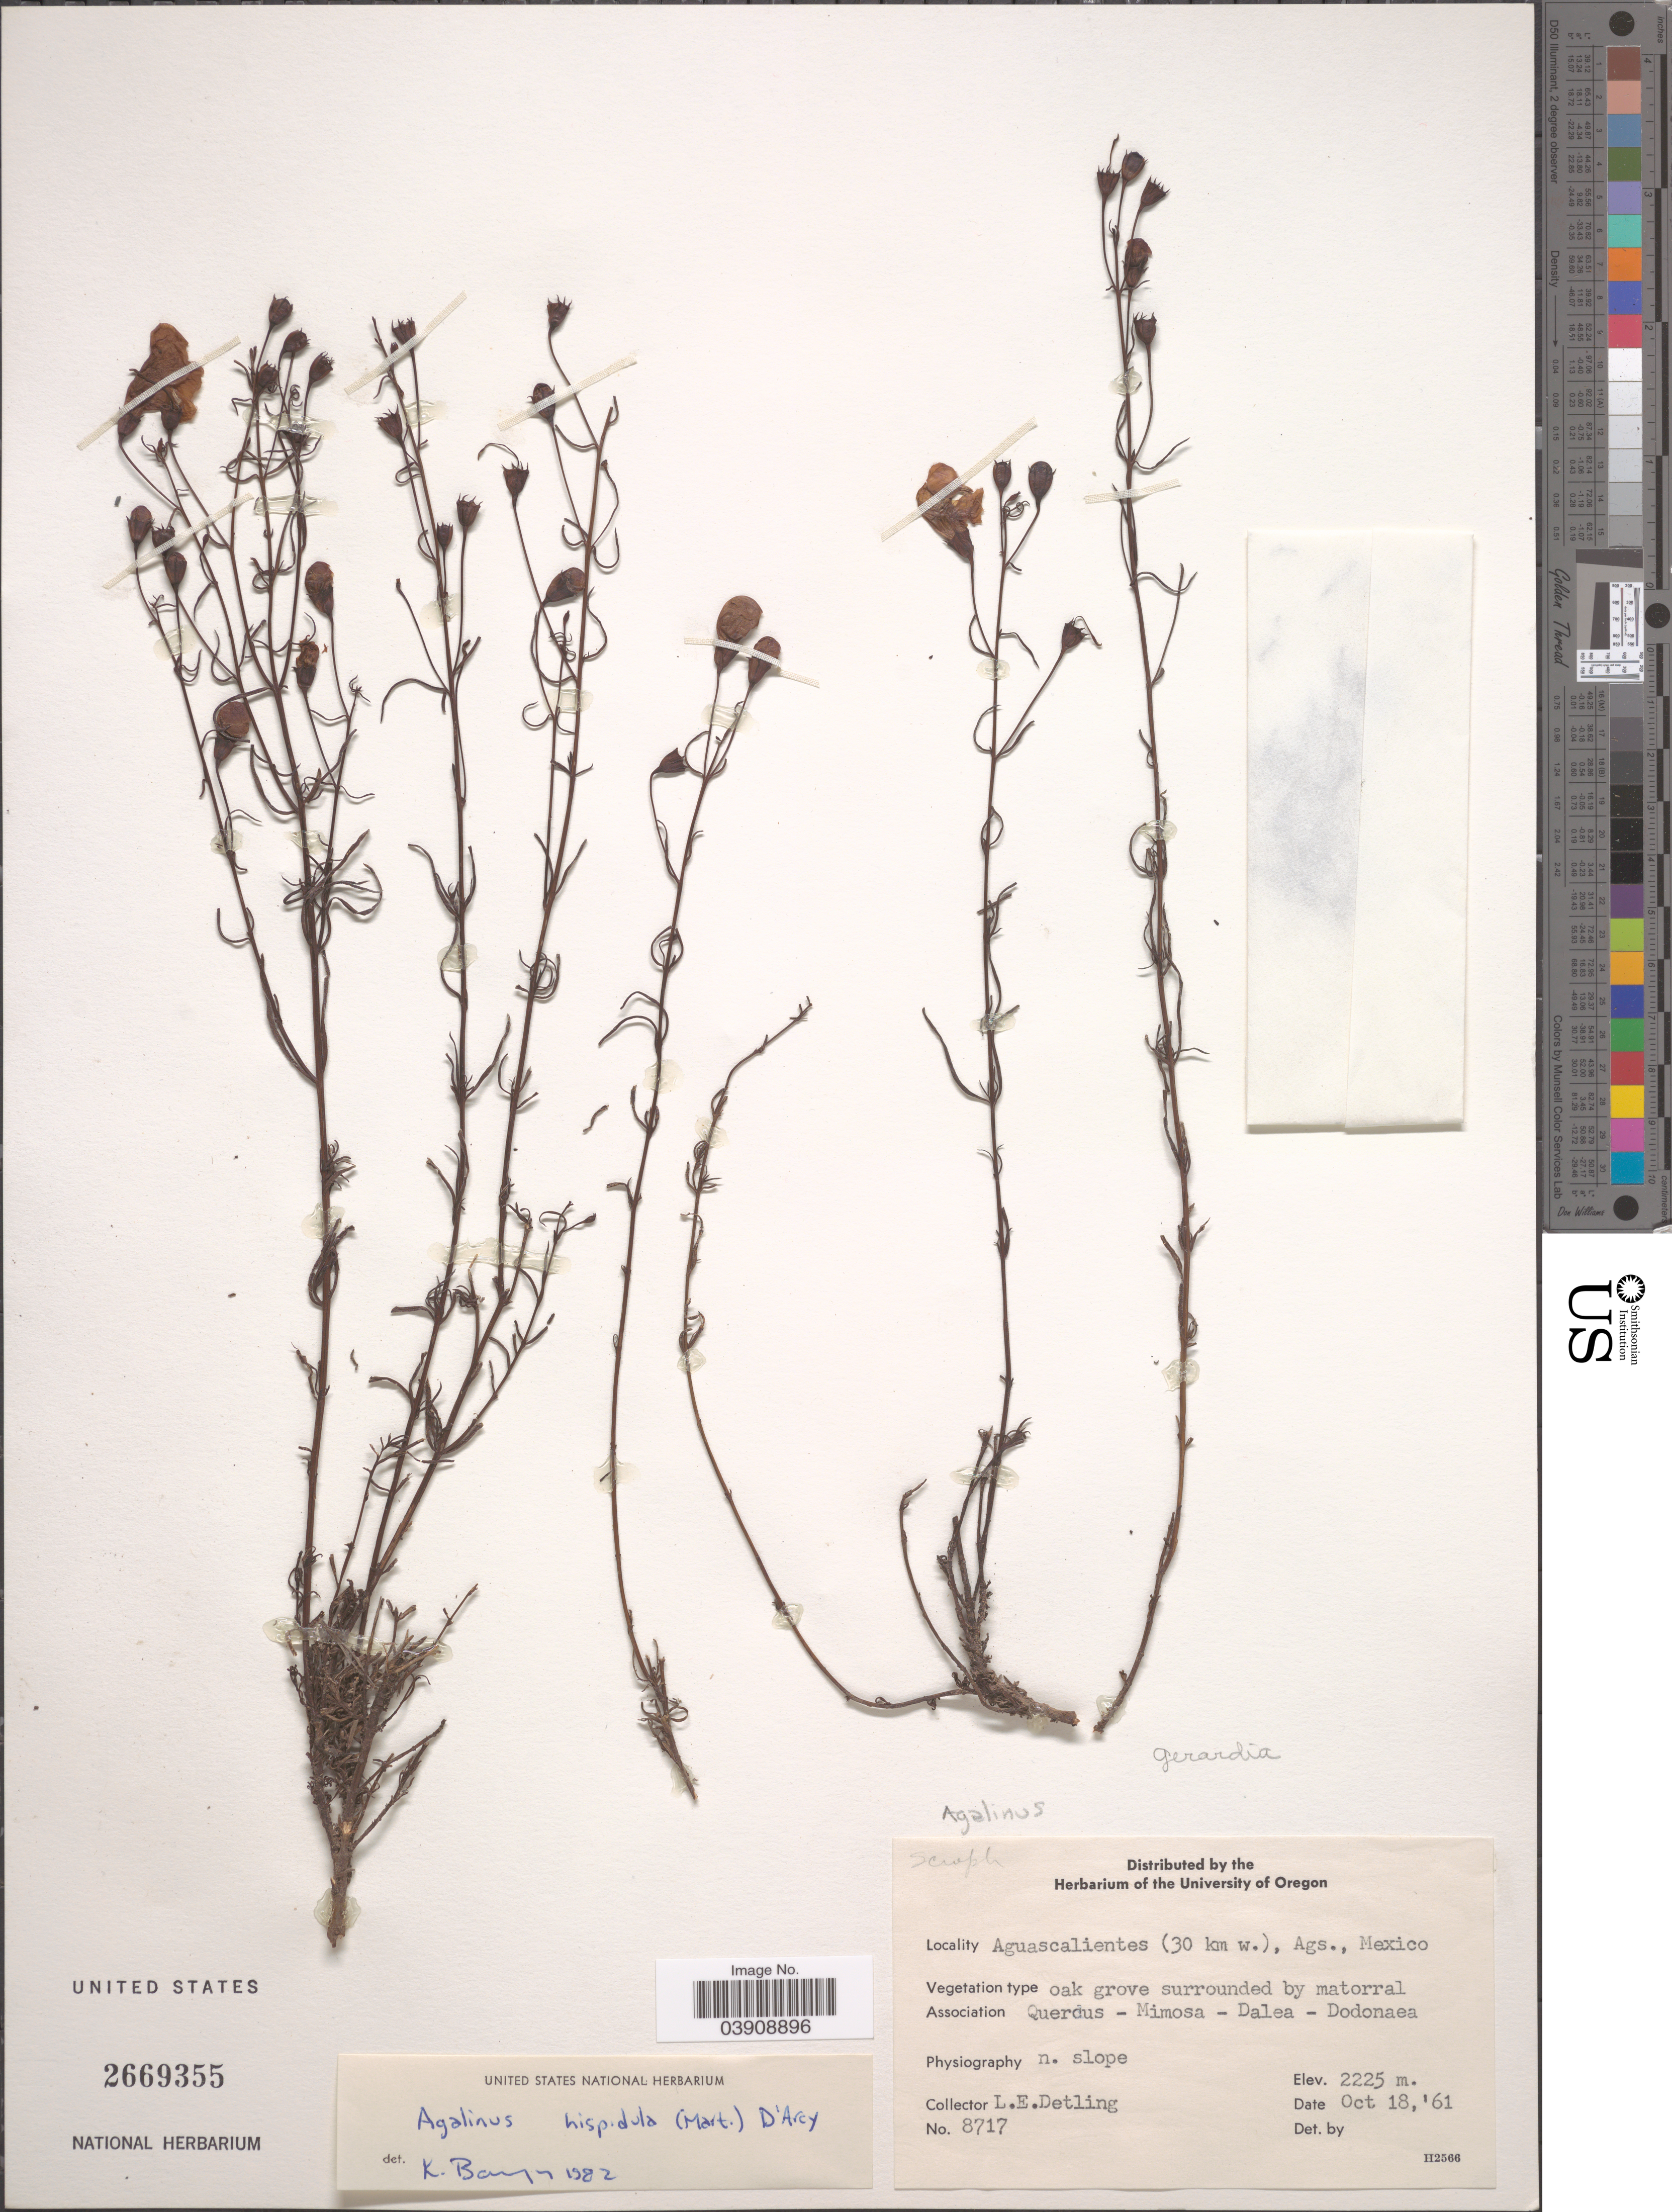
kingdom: Plantae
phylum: Tracheophyta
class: Magnoliopsida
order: Lamiales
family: Orobanchaceae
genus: Agalinis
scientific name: Agalinis hispidula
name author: (Mart.) D'Arcy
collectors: L. E. Detling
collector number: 8717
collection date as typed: Transcribed d/m/y: 10/10/61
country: Mexico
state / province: Aguascalientes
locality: (30 km w.), Ags. n. slope.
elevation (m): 2225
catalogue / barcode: US 2669355